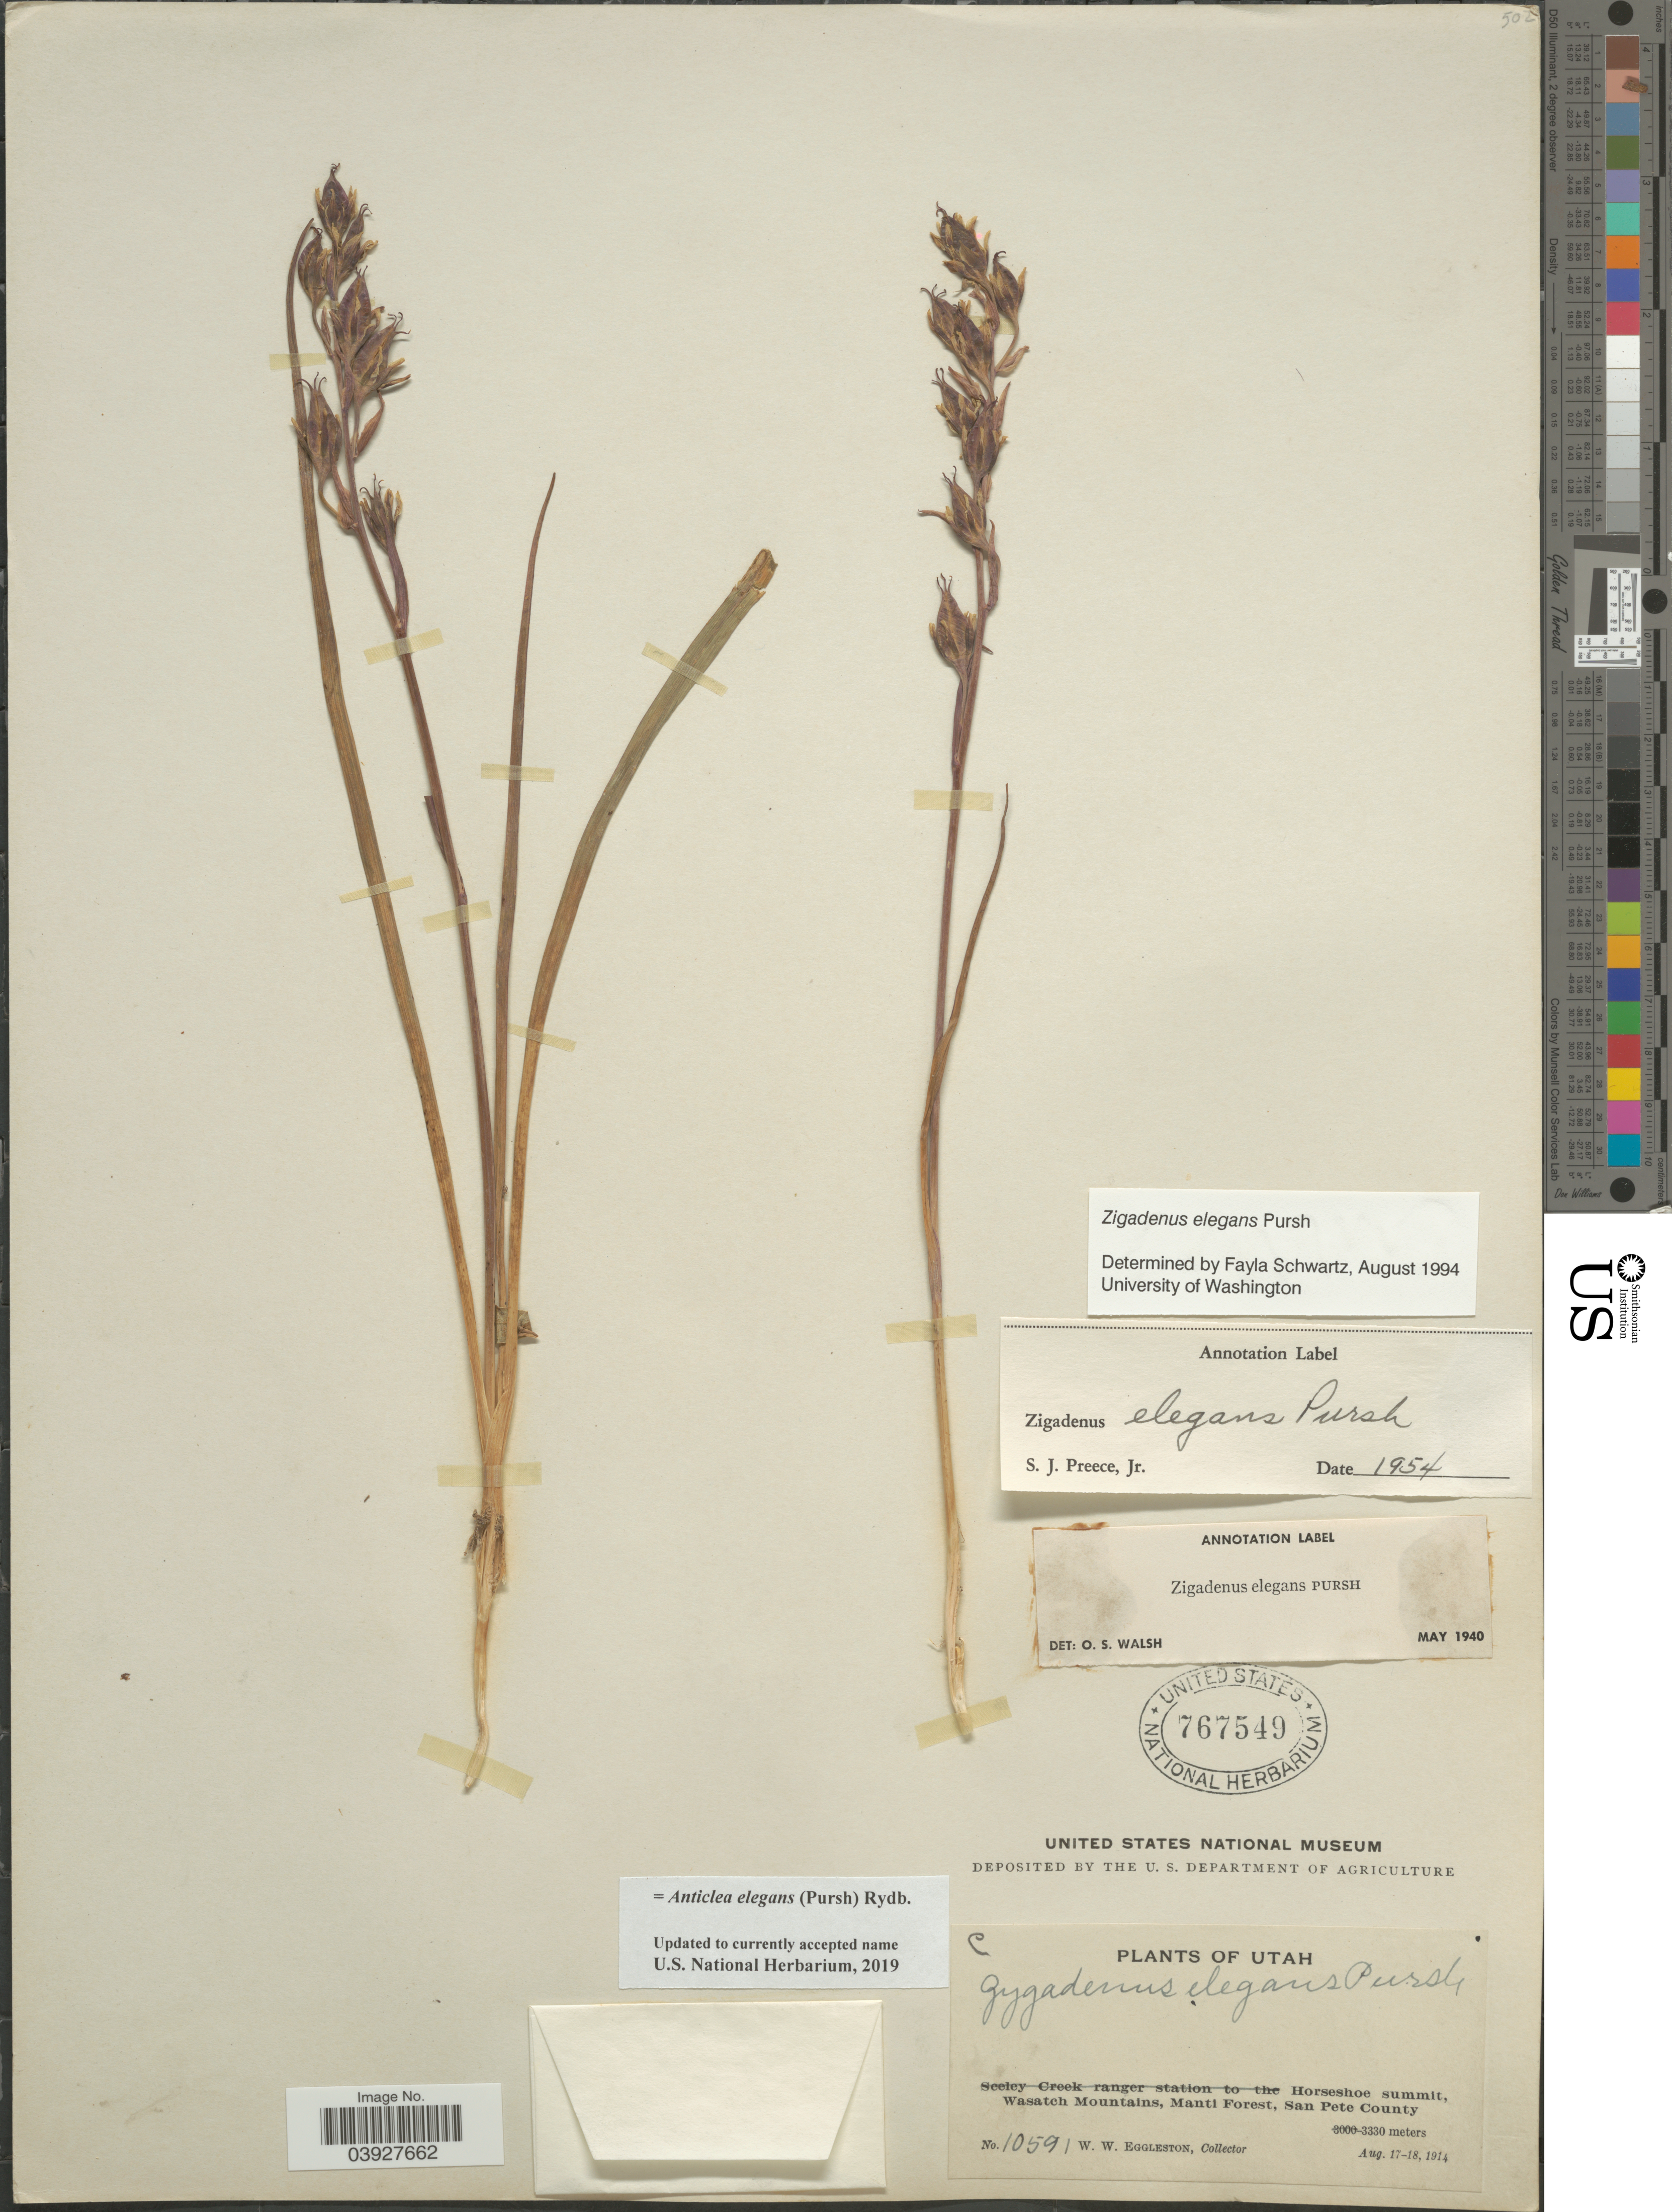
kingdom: Plantae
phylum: Tracheophyta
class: Liliopsida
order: Liliales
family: Melanthiaceae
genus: Anticlea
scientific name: Anticlea elegans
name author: (Pursh) Rydb.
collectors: W. W. Eggleston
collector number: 10591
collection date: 1914-08-17/1914-08-18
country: United States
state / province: Utah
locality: Horseshoe summit, Wasatch Mountains, Manti Forest, San Pete County.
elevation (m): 3330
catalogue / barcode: US 767549